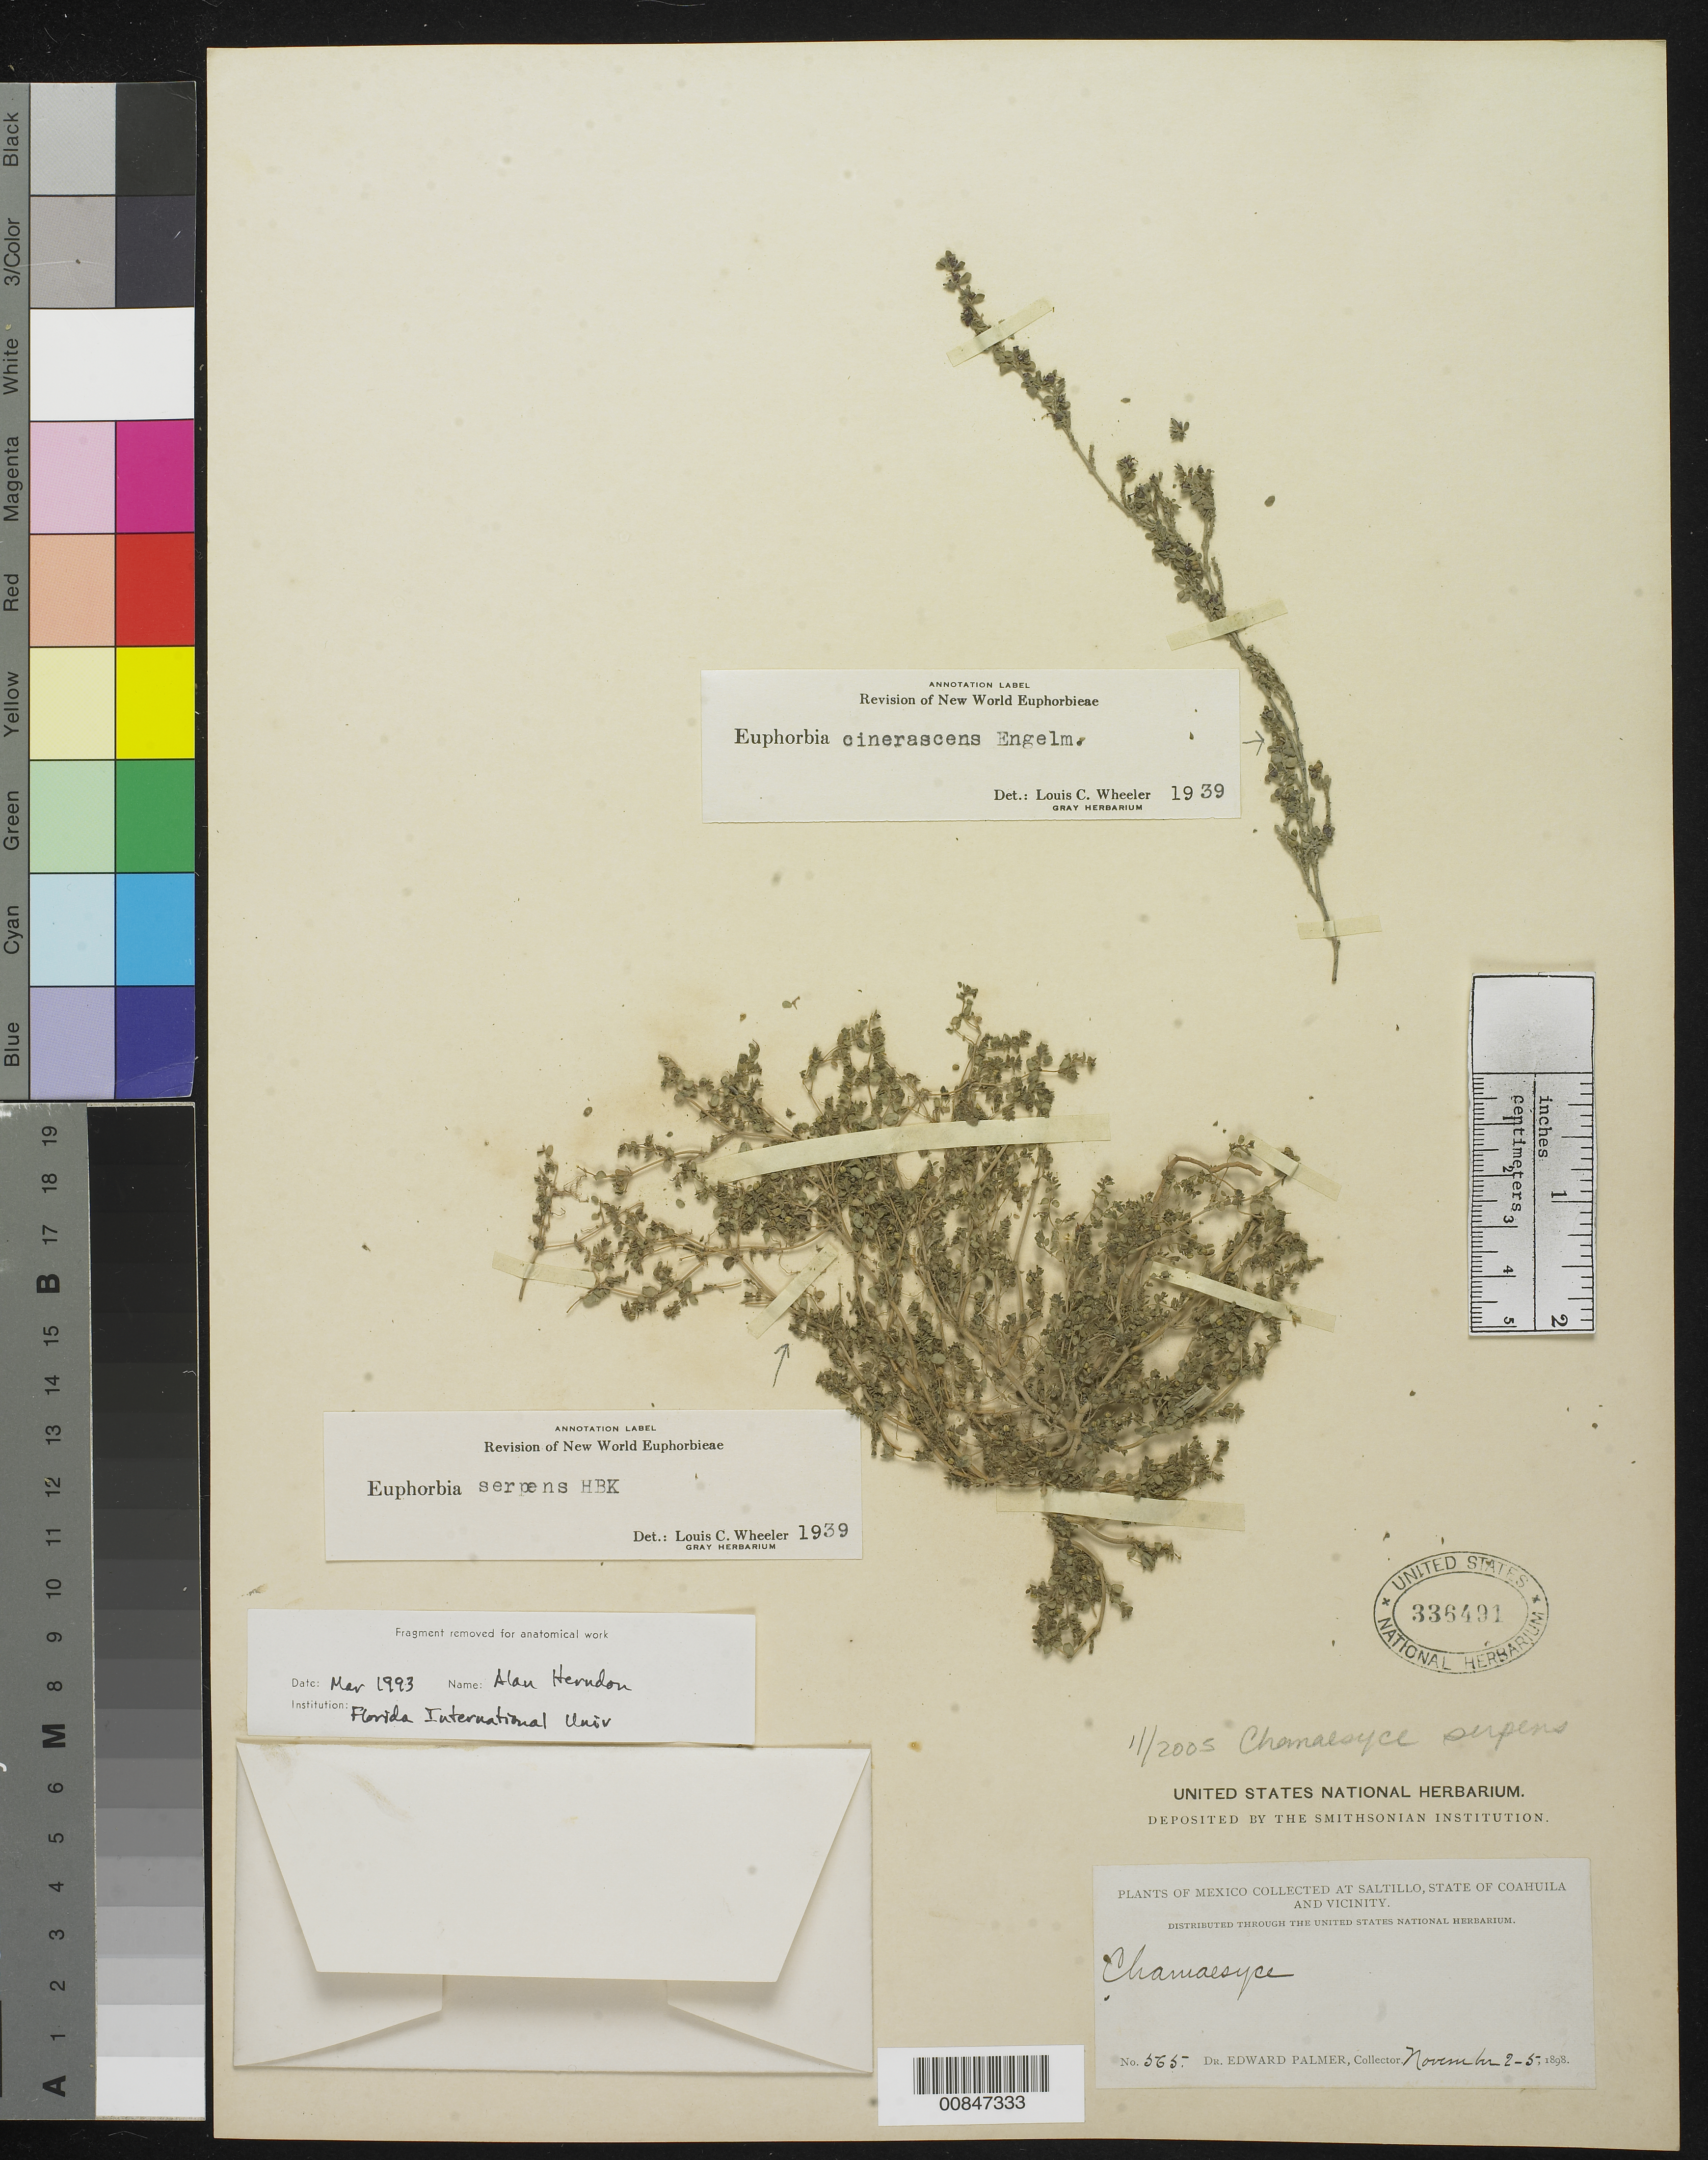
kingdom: Plantae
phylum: Tracheophyta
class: Magnoliopsida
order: Malpighiales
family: Euphorbiaceae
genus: Euphorbia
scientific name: Euphorbia serpens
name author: Kunth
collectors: E. Palmer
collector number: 565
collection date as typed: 02 Nov 1898 to 05 Nov 1898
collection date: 1898-11-02/1898-11-05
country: Mexico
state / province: Coahuila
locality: Saltillo, Coahuila and vicinity.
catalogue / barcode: US 336491